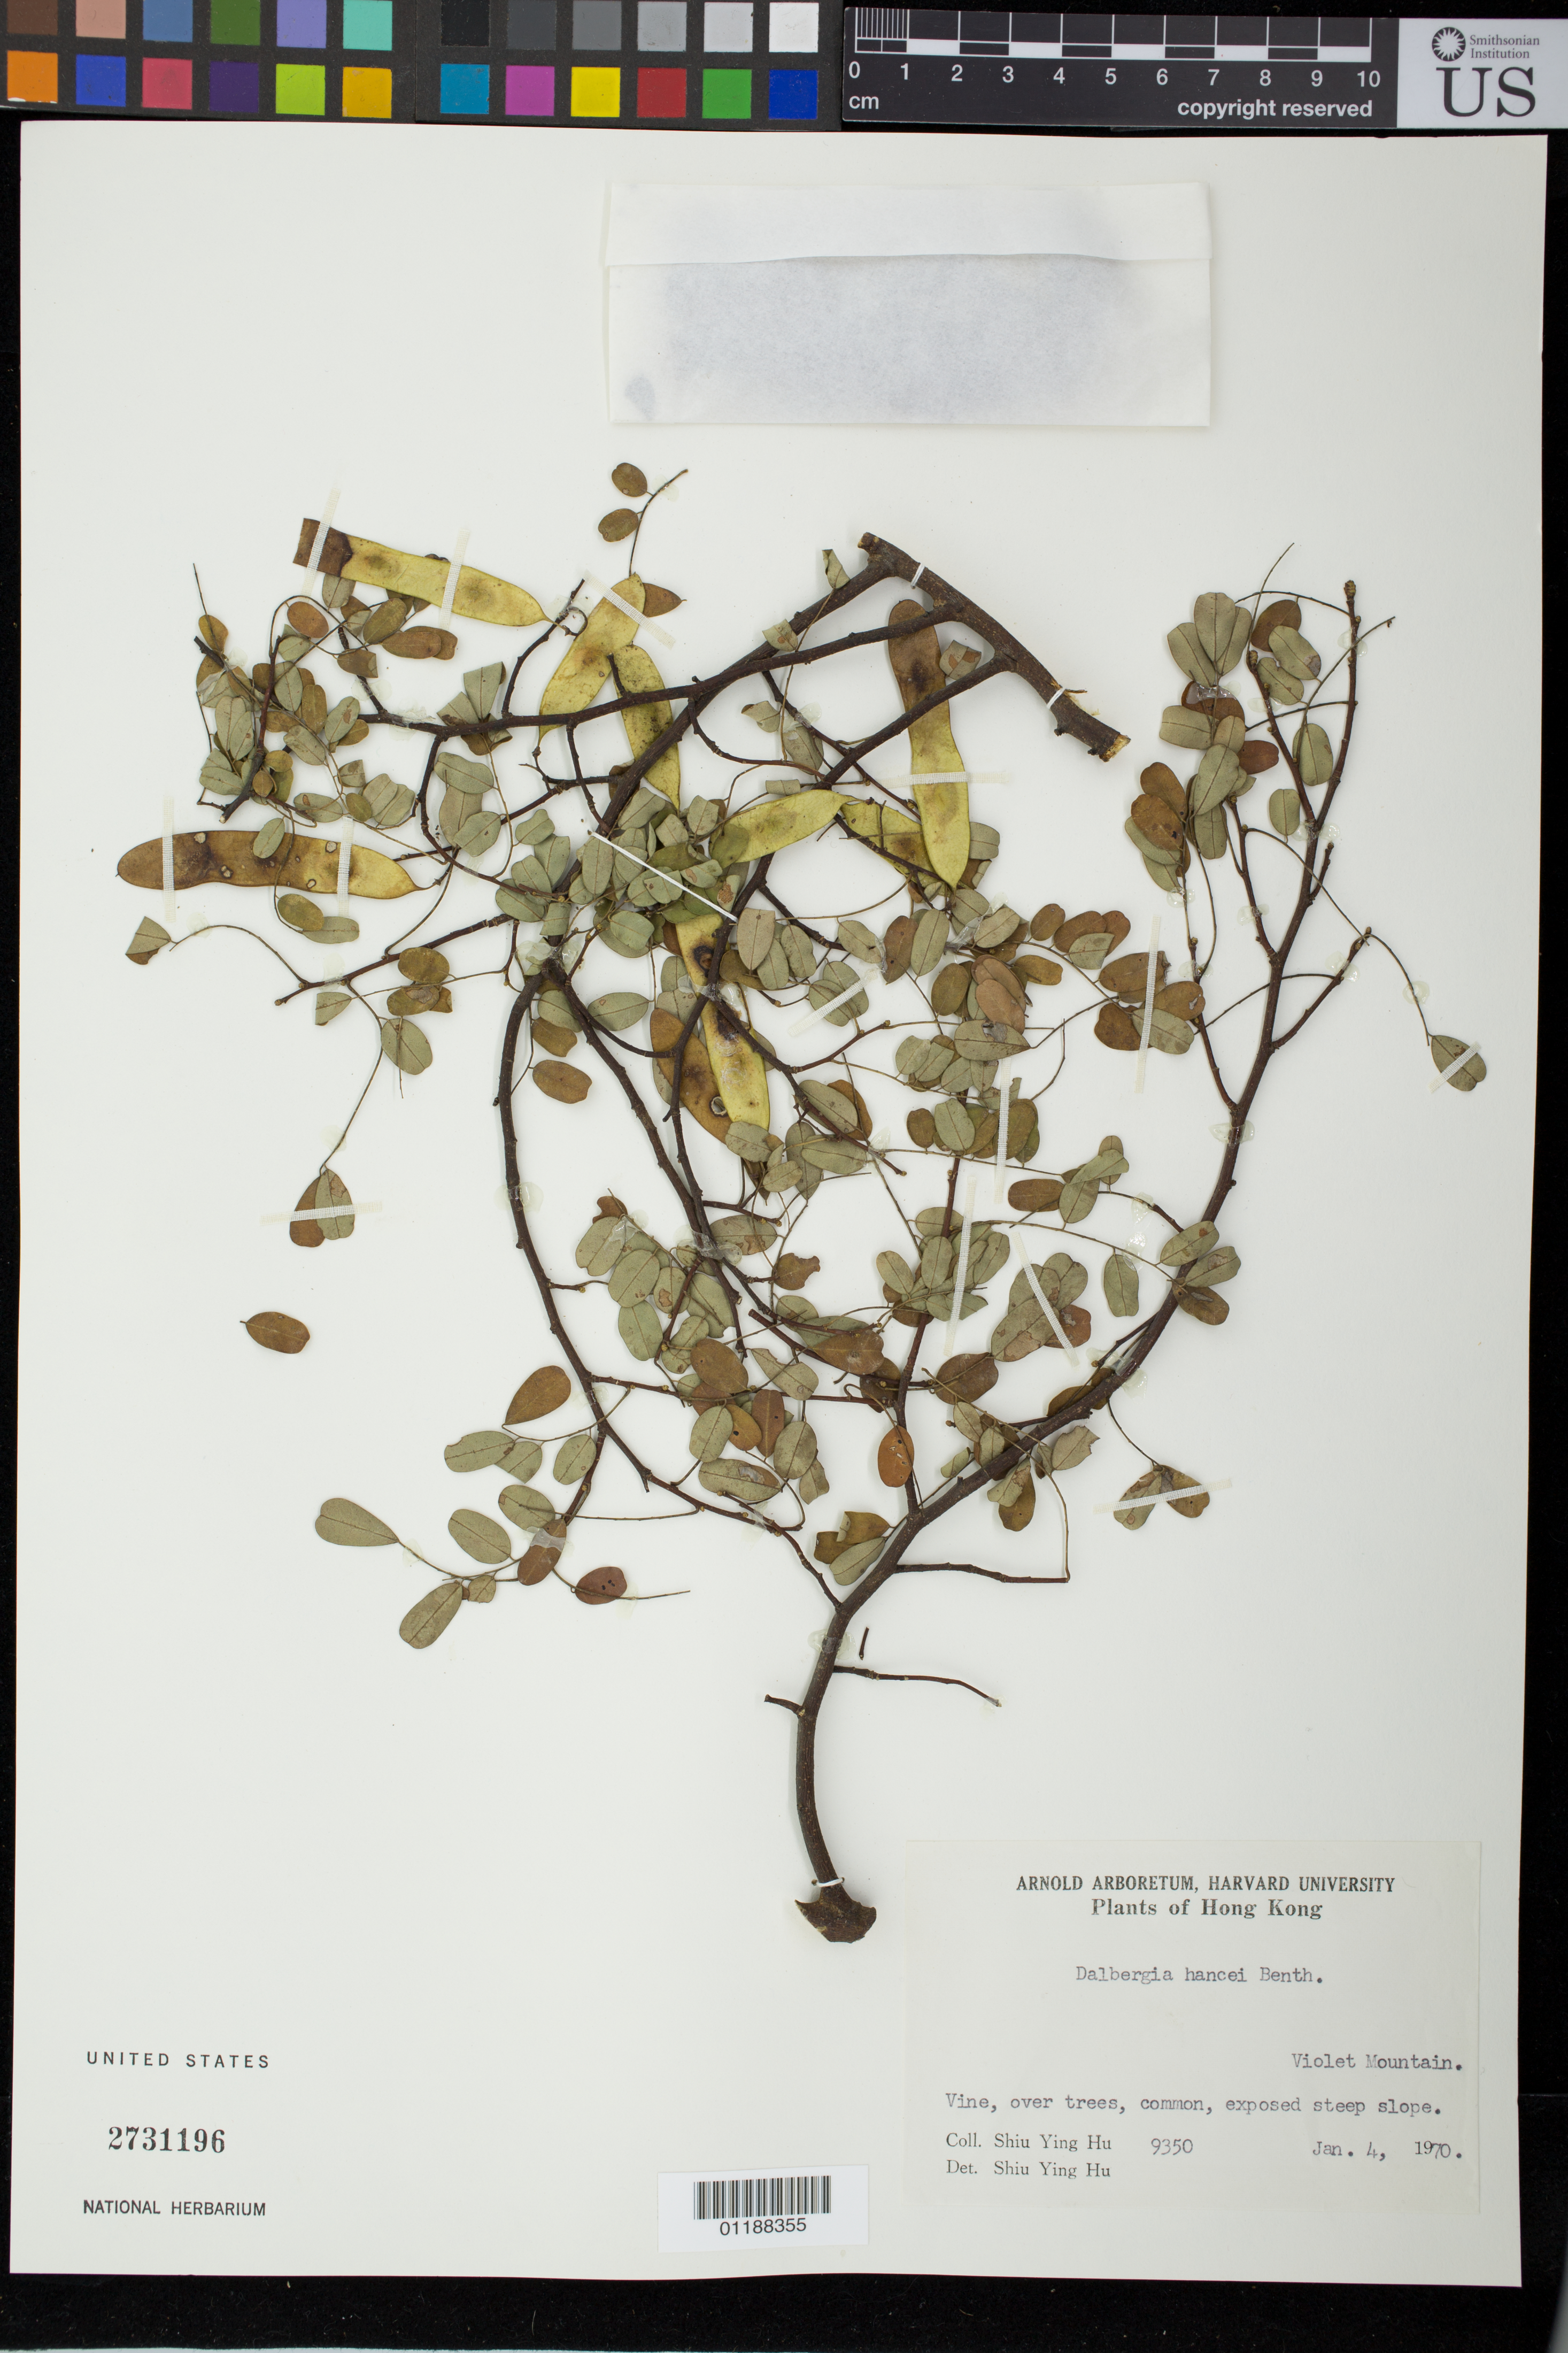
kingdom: Plantae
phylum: Tracheophyta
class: Magnoliopsida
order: Fabales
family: Fabaceae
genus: Dalbergia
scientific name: Dalbergia hancei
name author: Benth.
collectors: S. Y. Hu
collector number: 9350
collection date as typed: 04 Jan 1970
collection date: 1970-01-04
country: China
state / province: Hong Kong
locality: Violet mountain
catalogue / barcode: US 2731196